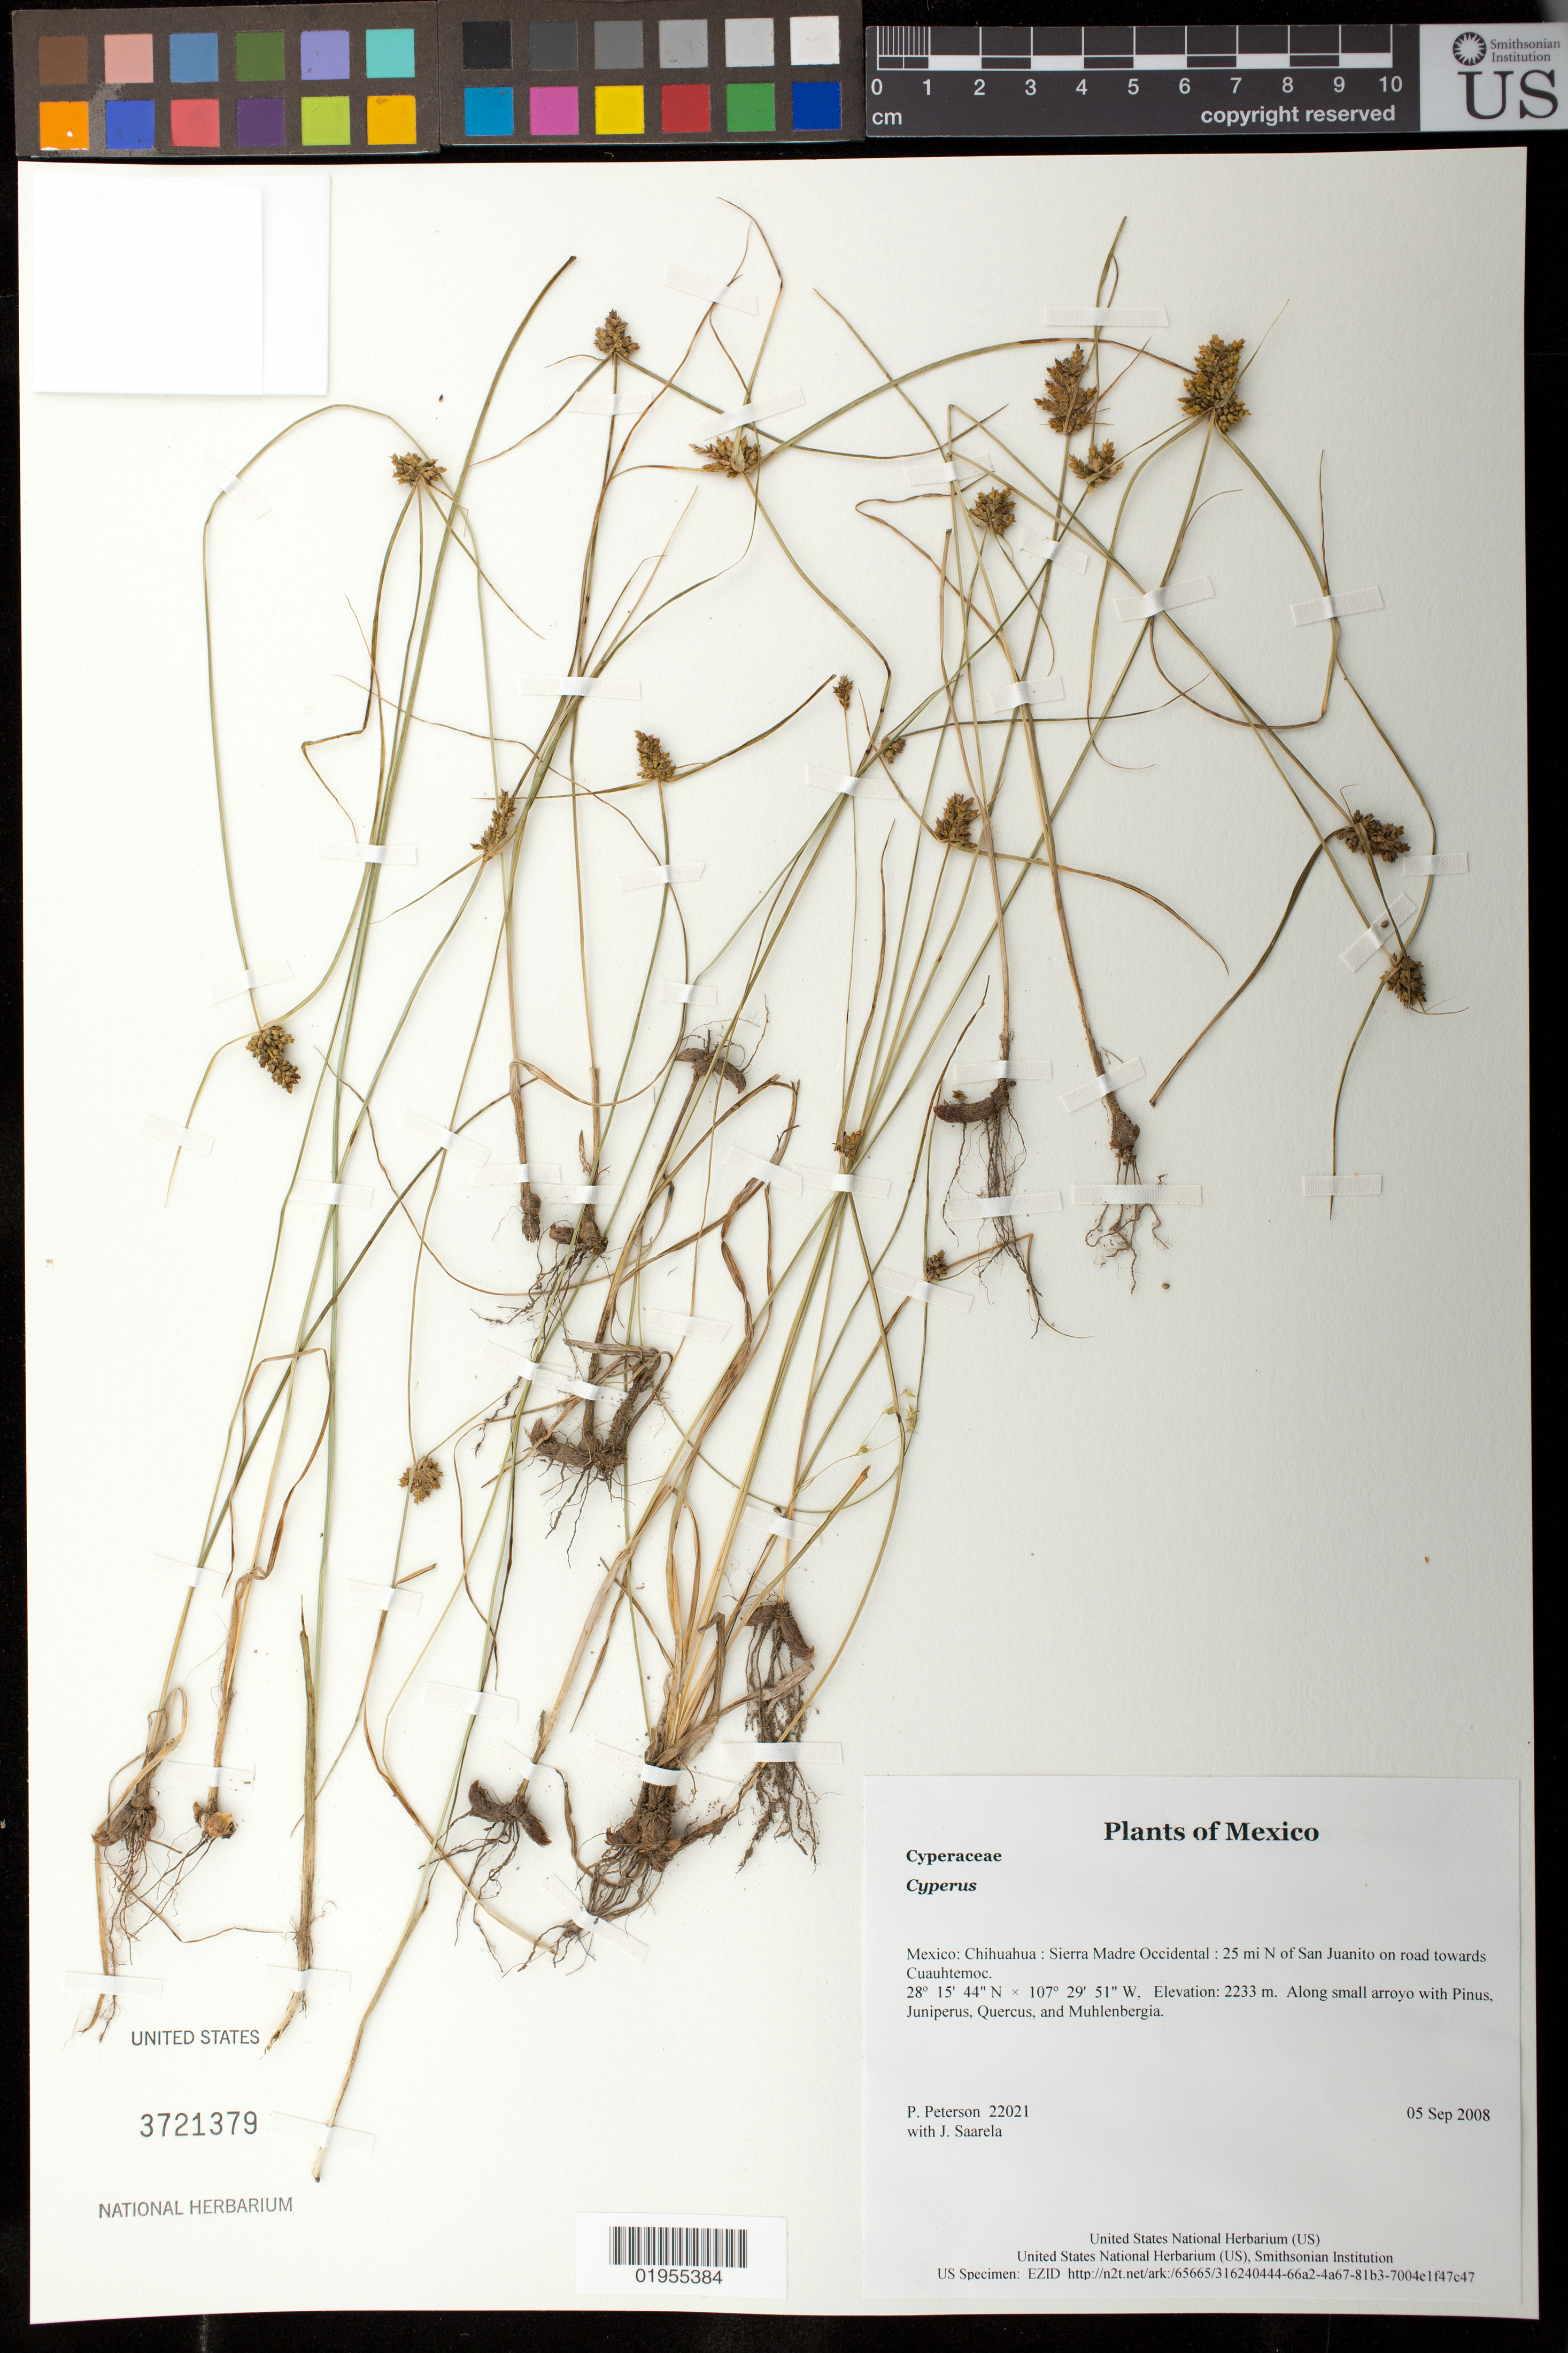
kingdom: Plantae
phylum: Tracheophyta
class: Liliopsida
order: Poales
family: Cyperaceae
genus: Cyperus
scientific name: Cyperus fendlerianus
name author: Boeckeler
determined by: Strong, Mark T., (BOT), Smithsonian Institution - National Museum of Natural History (UNITED STATES)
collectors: P. M. Peterson & J. Saarela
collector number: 22021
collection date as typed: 05 Sep 2008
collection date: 2008-09-05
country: Mexico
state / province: Chihuahua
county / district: Sierra Madre Occidental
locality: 25 mi N of San Juanito on road towards Cuauhtemoc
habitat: Along small arroyo with Pinus, Juniperus, Quercus, and Muhlenbergia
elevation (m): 2233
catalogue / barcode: US 3721379